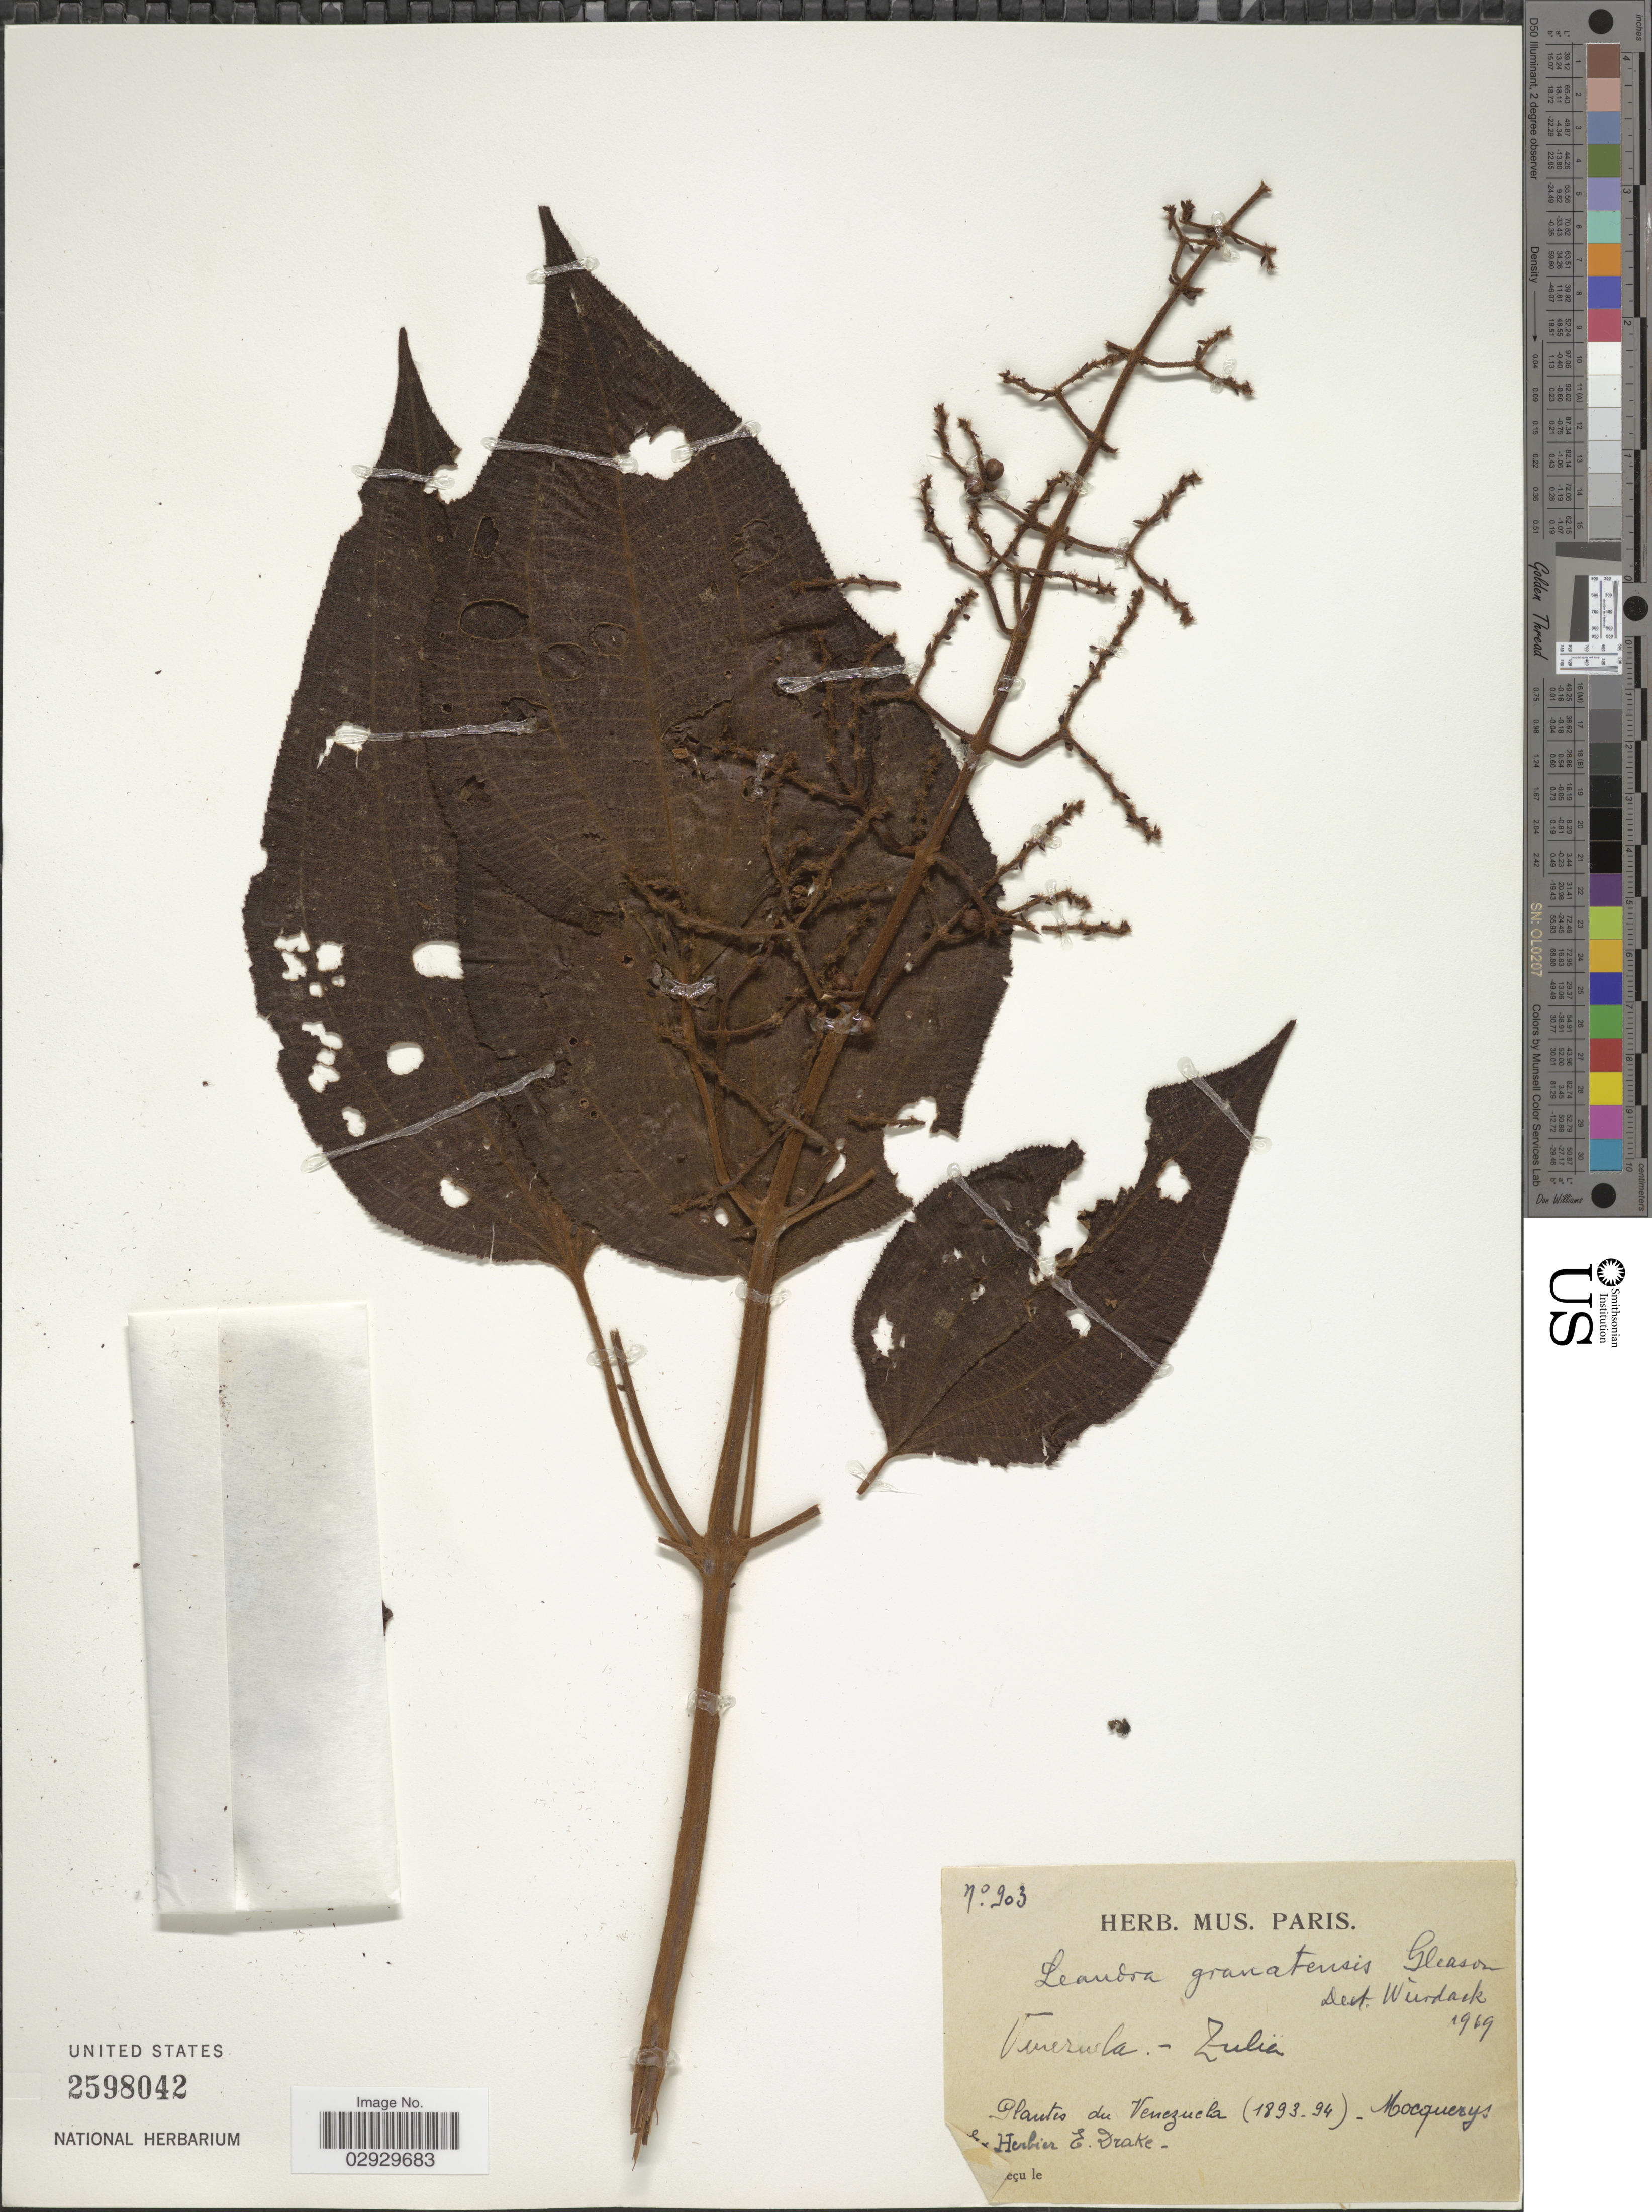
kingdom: Plantae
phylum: Tracheophyta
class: Magnoliopsida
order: Myrtales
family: Melastomataceae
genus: Leandra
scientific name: Leandra granatensis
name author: Gleason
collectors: A. Mocquerys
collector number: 903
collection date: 1893/1894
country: Venezuela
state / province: Zulia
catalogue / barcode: US 2598042